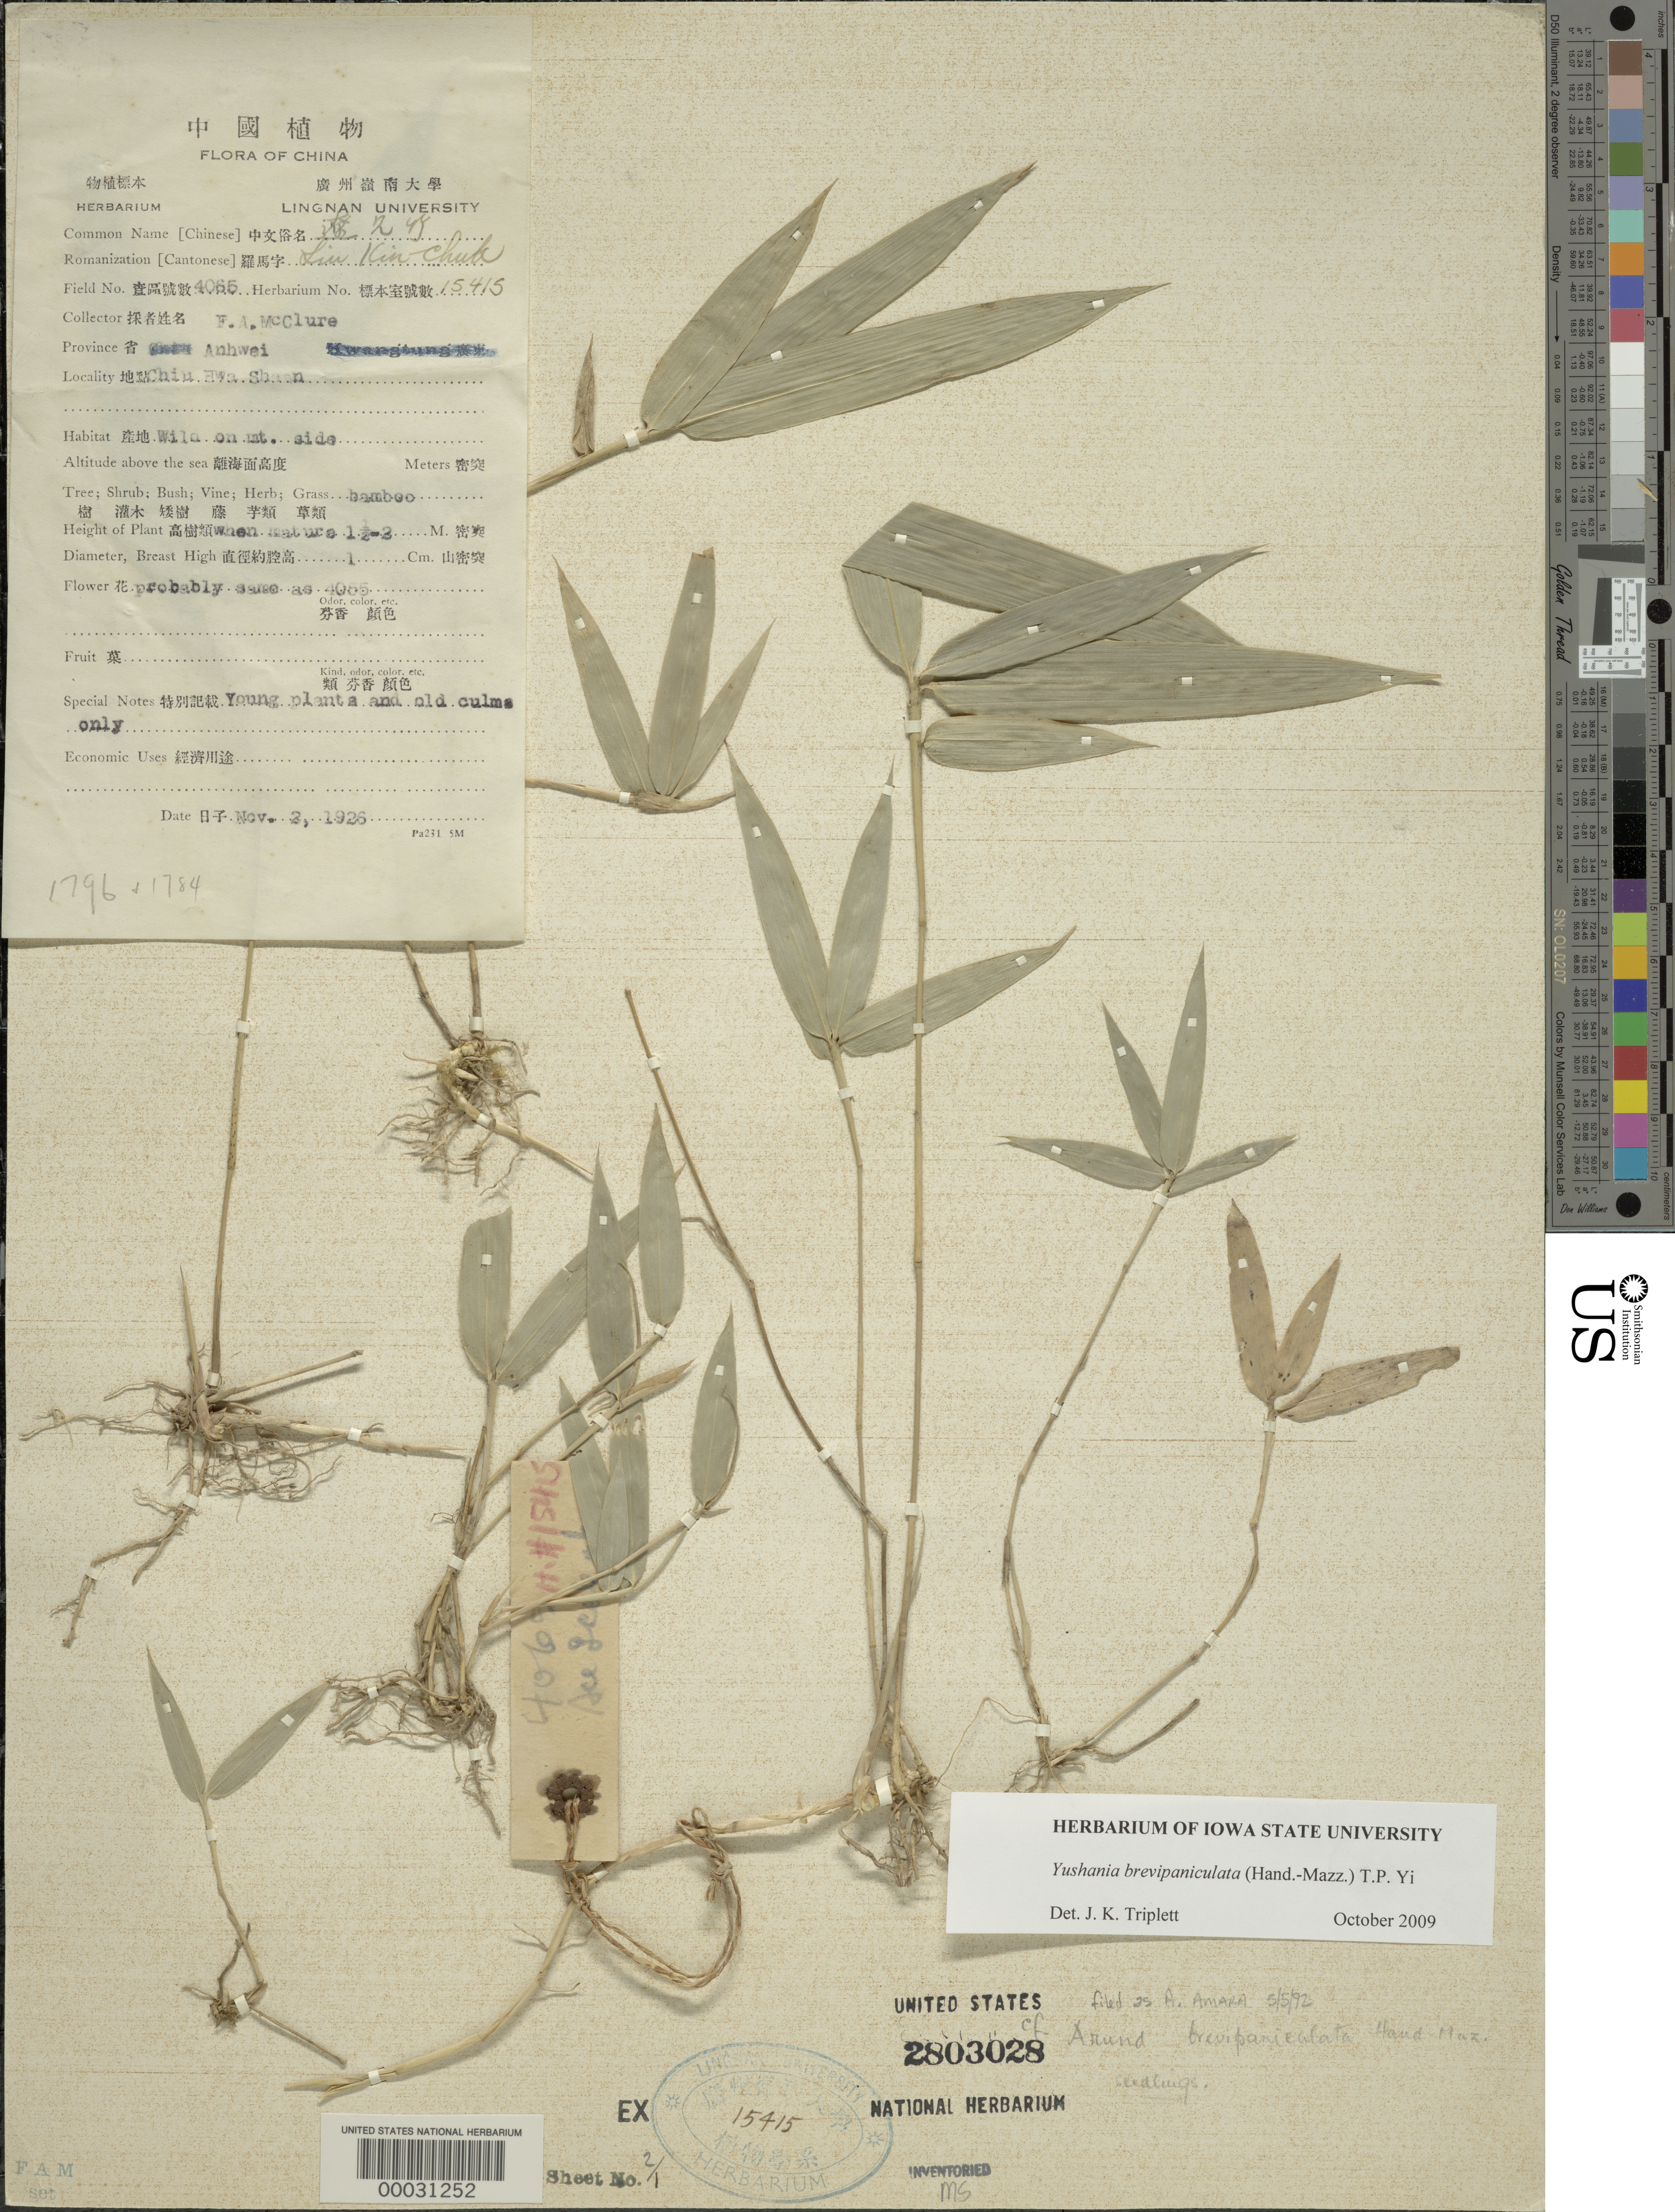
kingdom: Plantae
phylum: Tracheophyta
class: Liliopsida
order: Poales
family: Poaceae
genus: Yushania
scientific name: Yushania brevipaniculata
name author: (Hand.-Mazz.) T.P. Yi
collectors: F. A. McClure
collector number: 4065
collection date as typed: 02 Nov 1926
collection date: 1926-11-02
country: China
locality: Anhwei, chiu shaan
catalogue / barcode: US 2803028